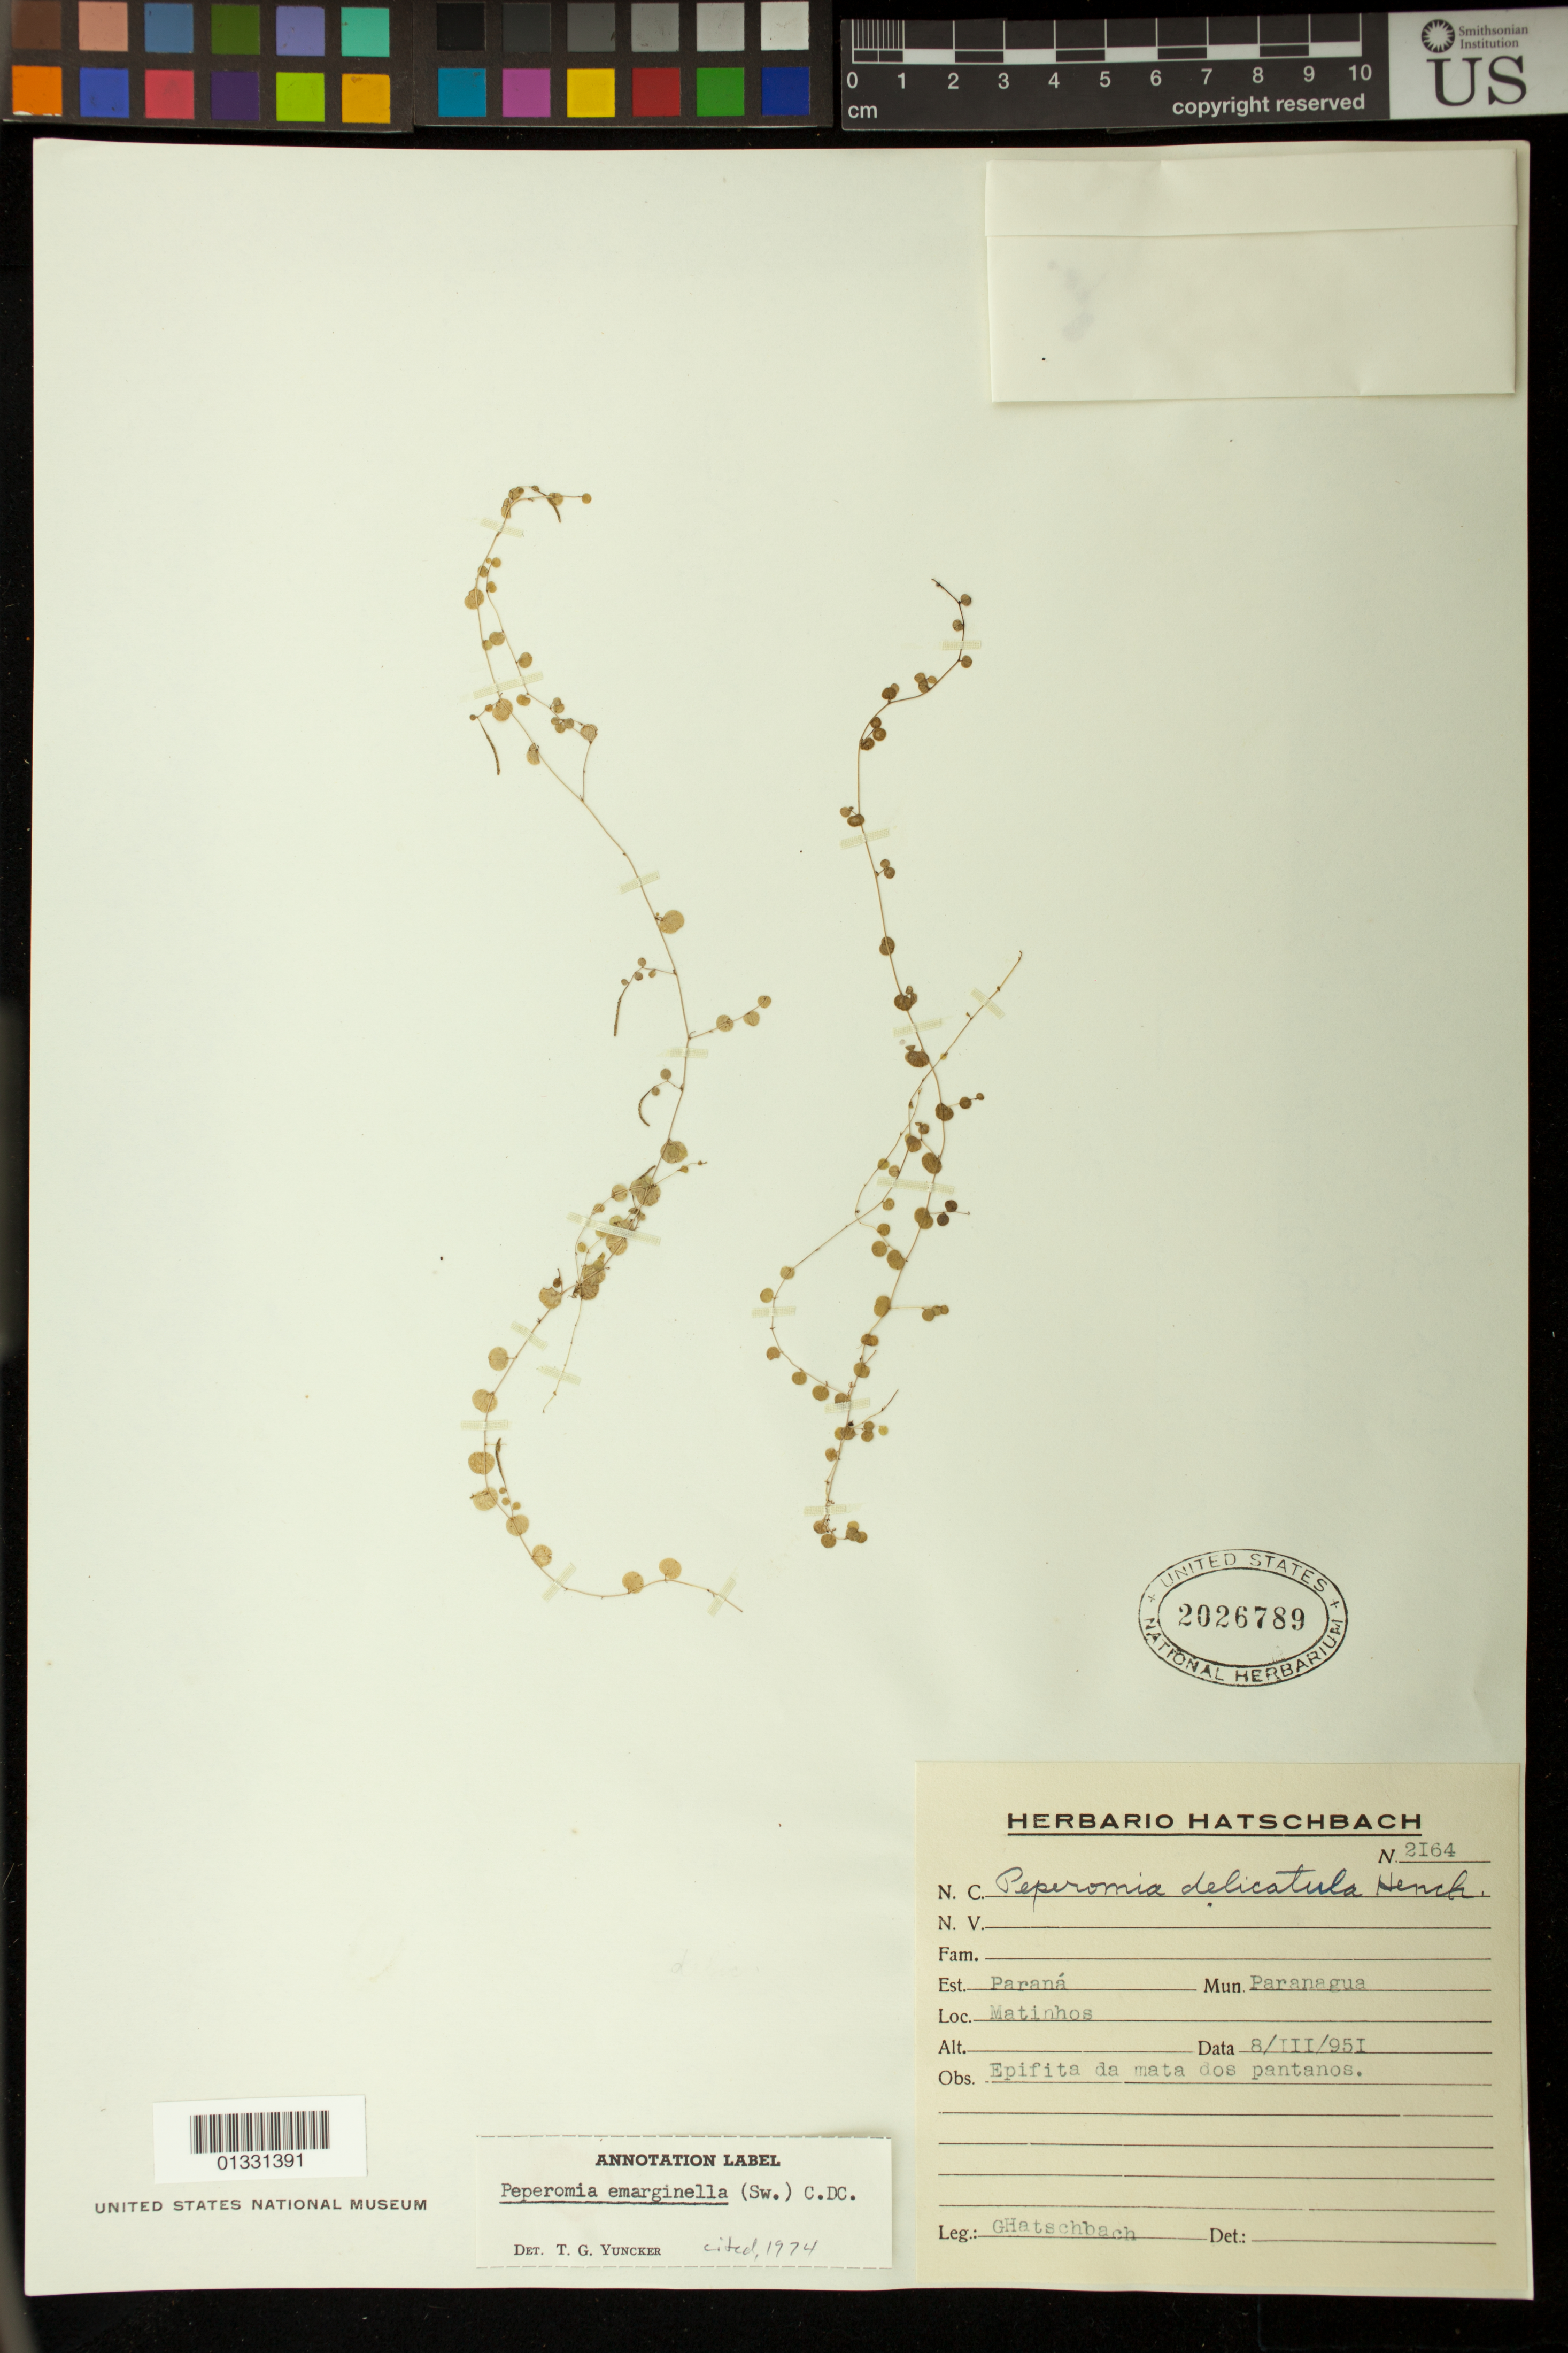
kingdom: Plantae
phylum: Tracheophyta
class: Magnoliopsida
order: Piperales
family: Piperaceae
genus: Peperomia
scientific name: Peperomia emarginella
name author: (Sw. ex Wikstr.) C. DC.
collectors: G. Hatschbach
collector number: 2164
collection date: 1951-03-08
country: Brazil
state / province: Paraná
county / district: Paranaguá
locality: Matinhos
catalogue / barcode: US 2026789